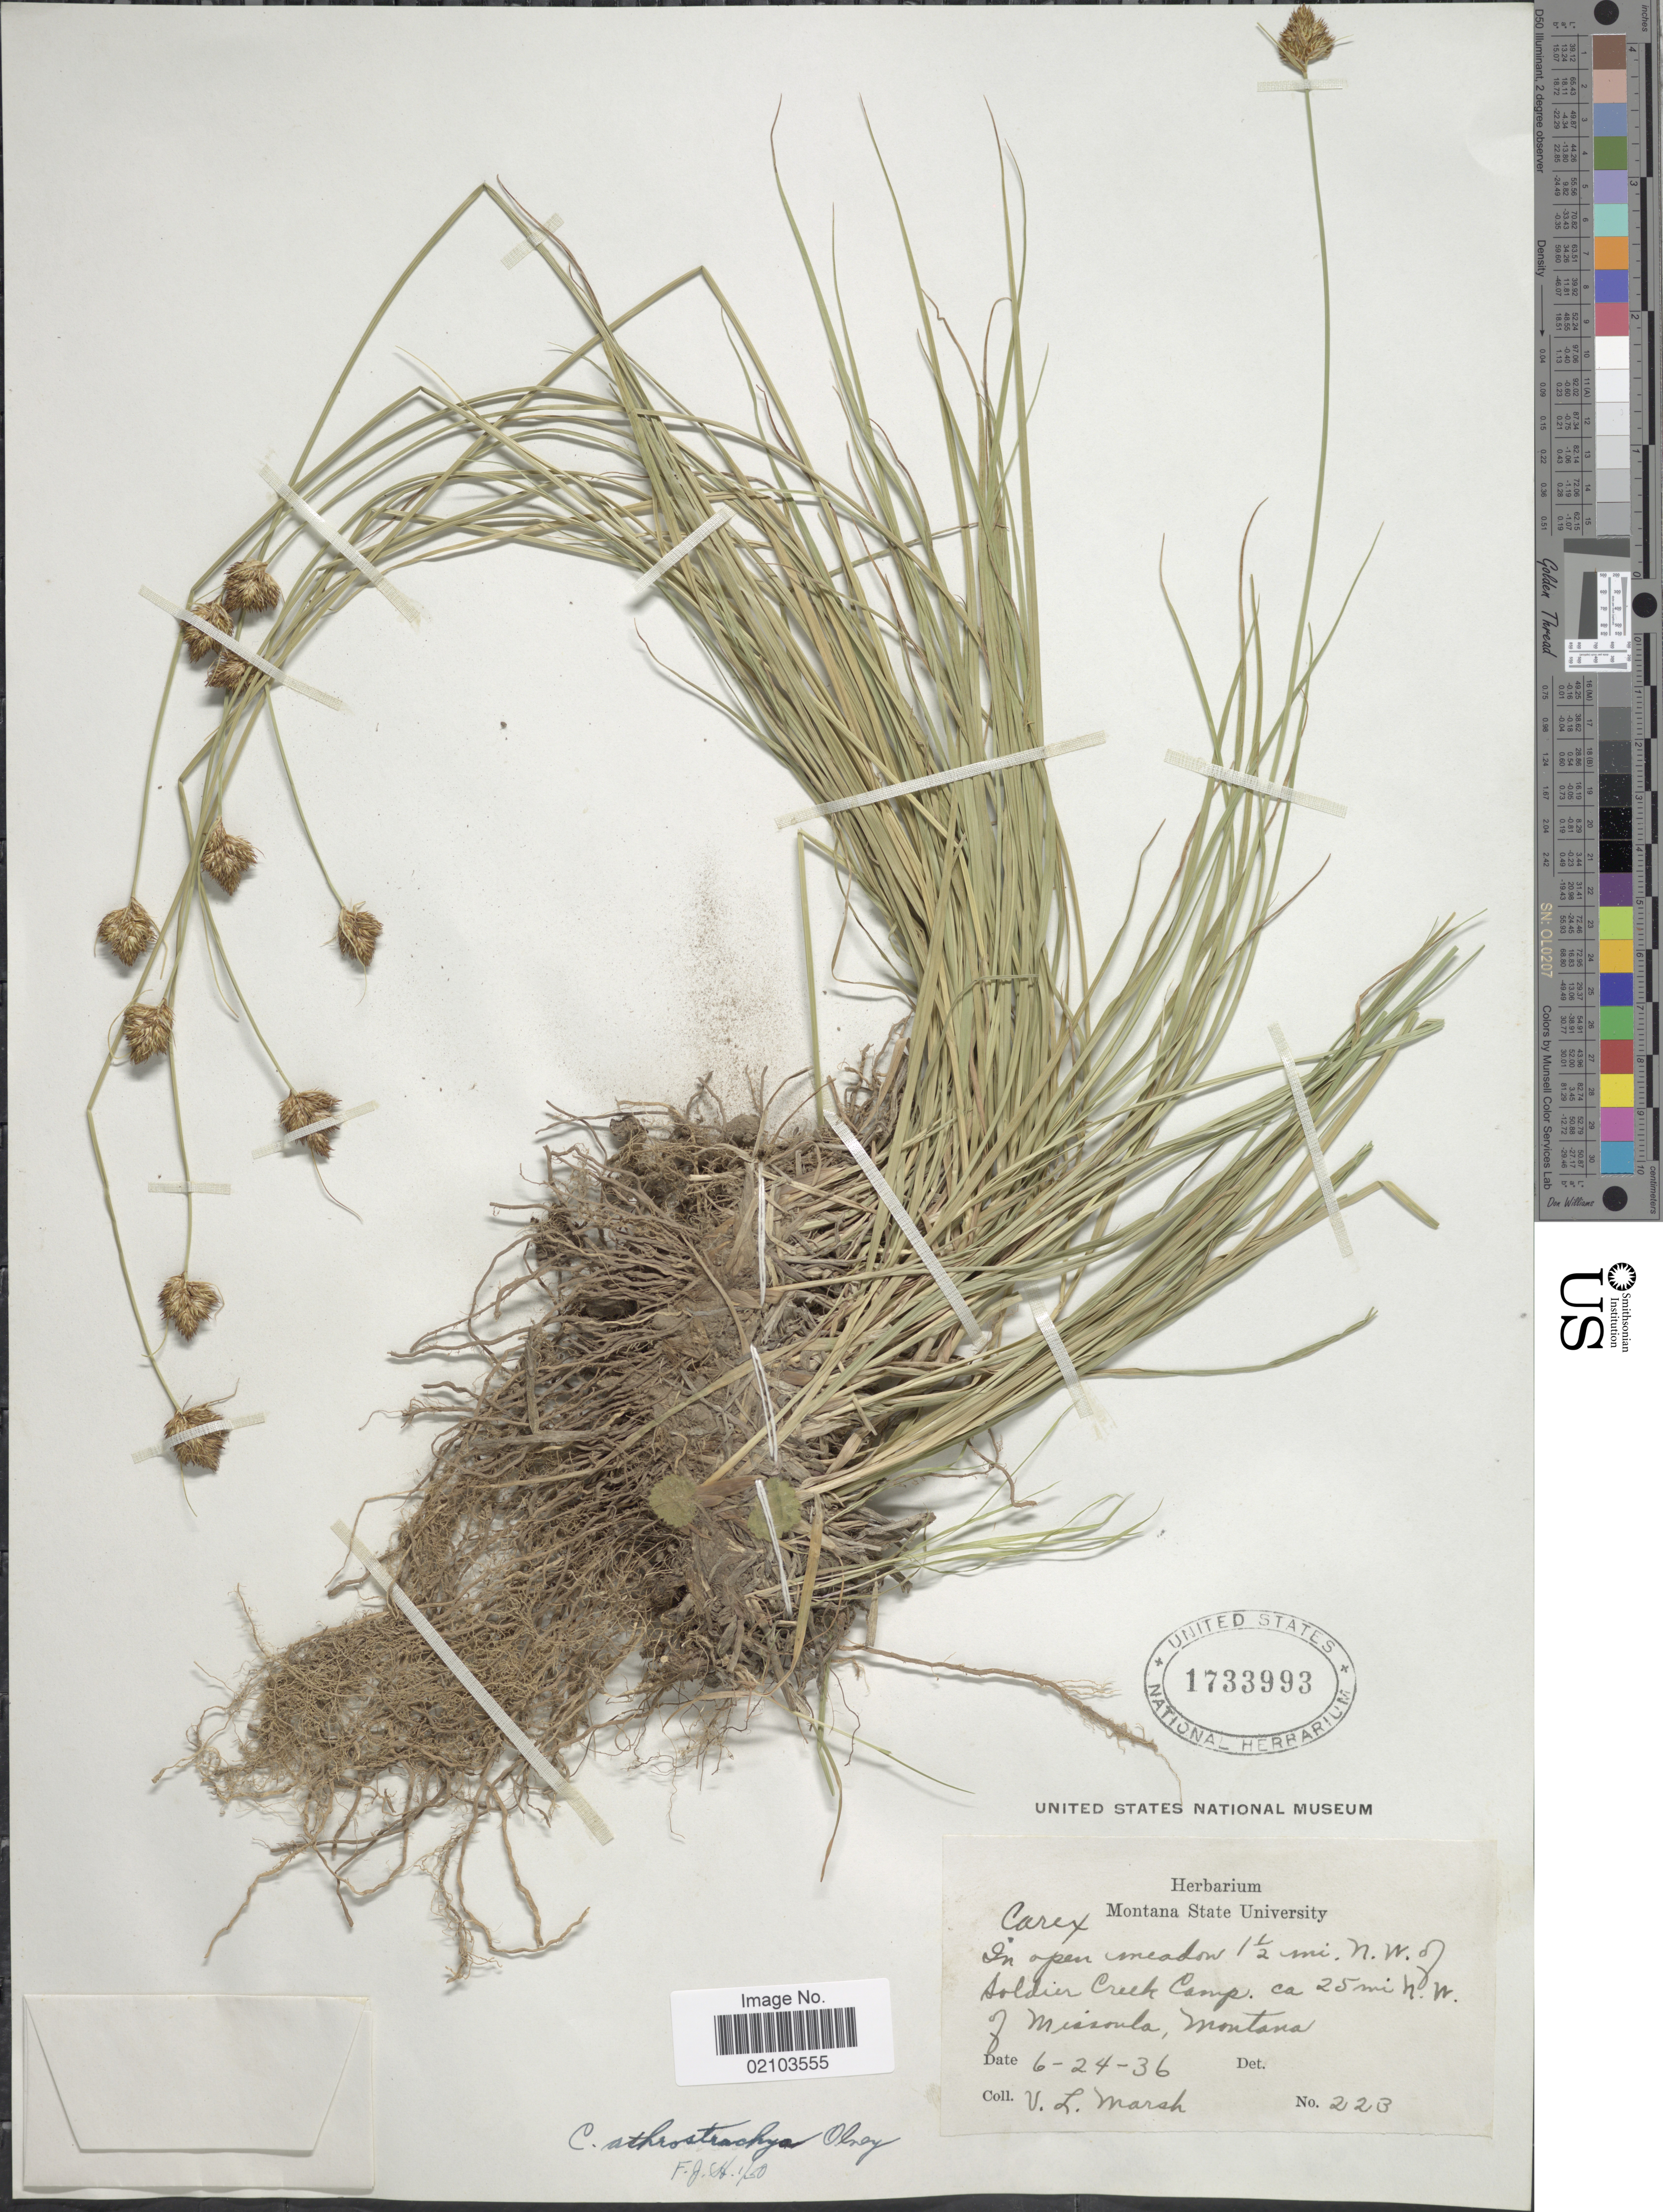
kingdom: Plantae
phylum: Tracheophyta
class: Liliopsida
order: Poales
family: Cyperaceae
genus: Carex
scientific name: Carex athrostachya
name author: Olney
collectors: V. L. Marsh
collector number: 223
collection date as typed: Transcribed d/m/y: 24/6/36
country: United States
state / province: Montana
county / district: Missoula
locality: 1½ mi. NW of Soldier Creek Camp. ca 25 mi NW of Missoula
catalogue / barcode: US 1733993